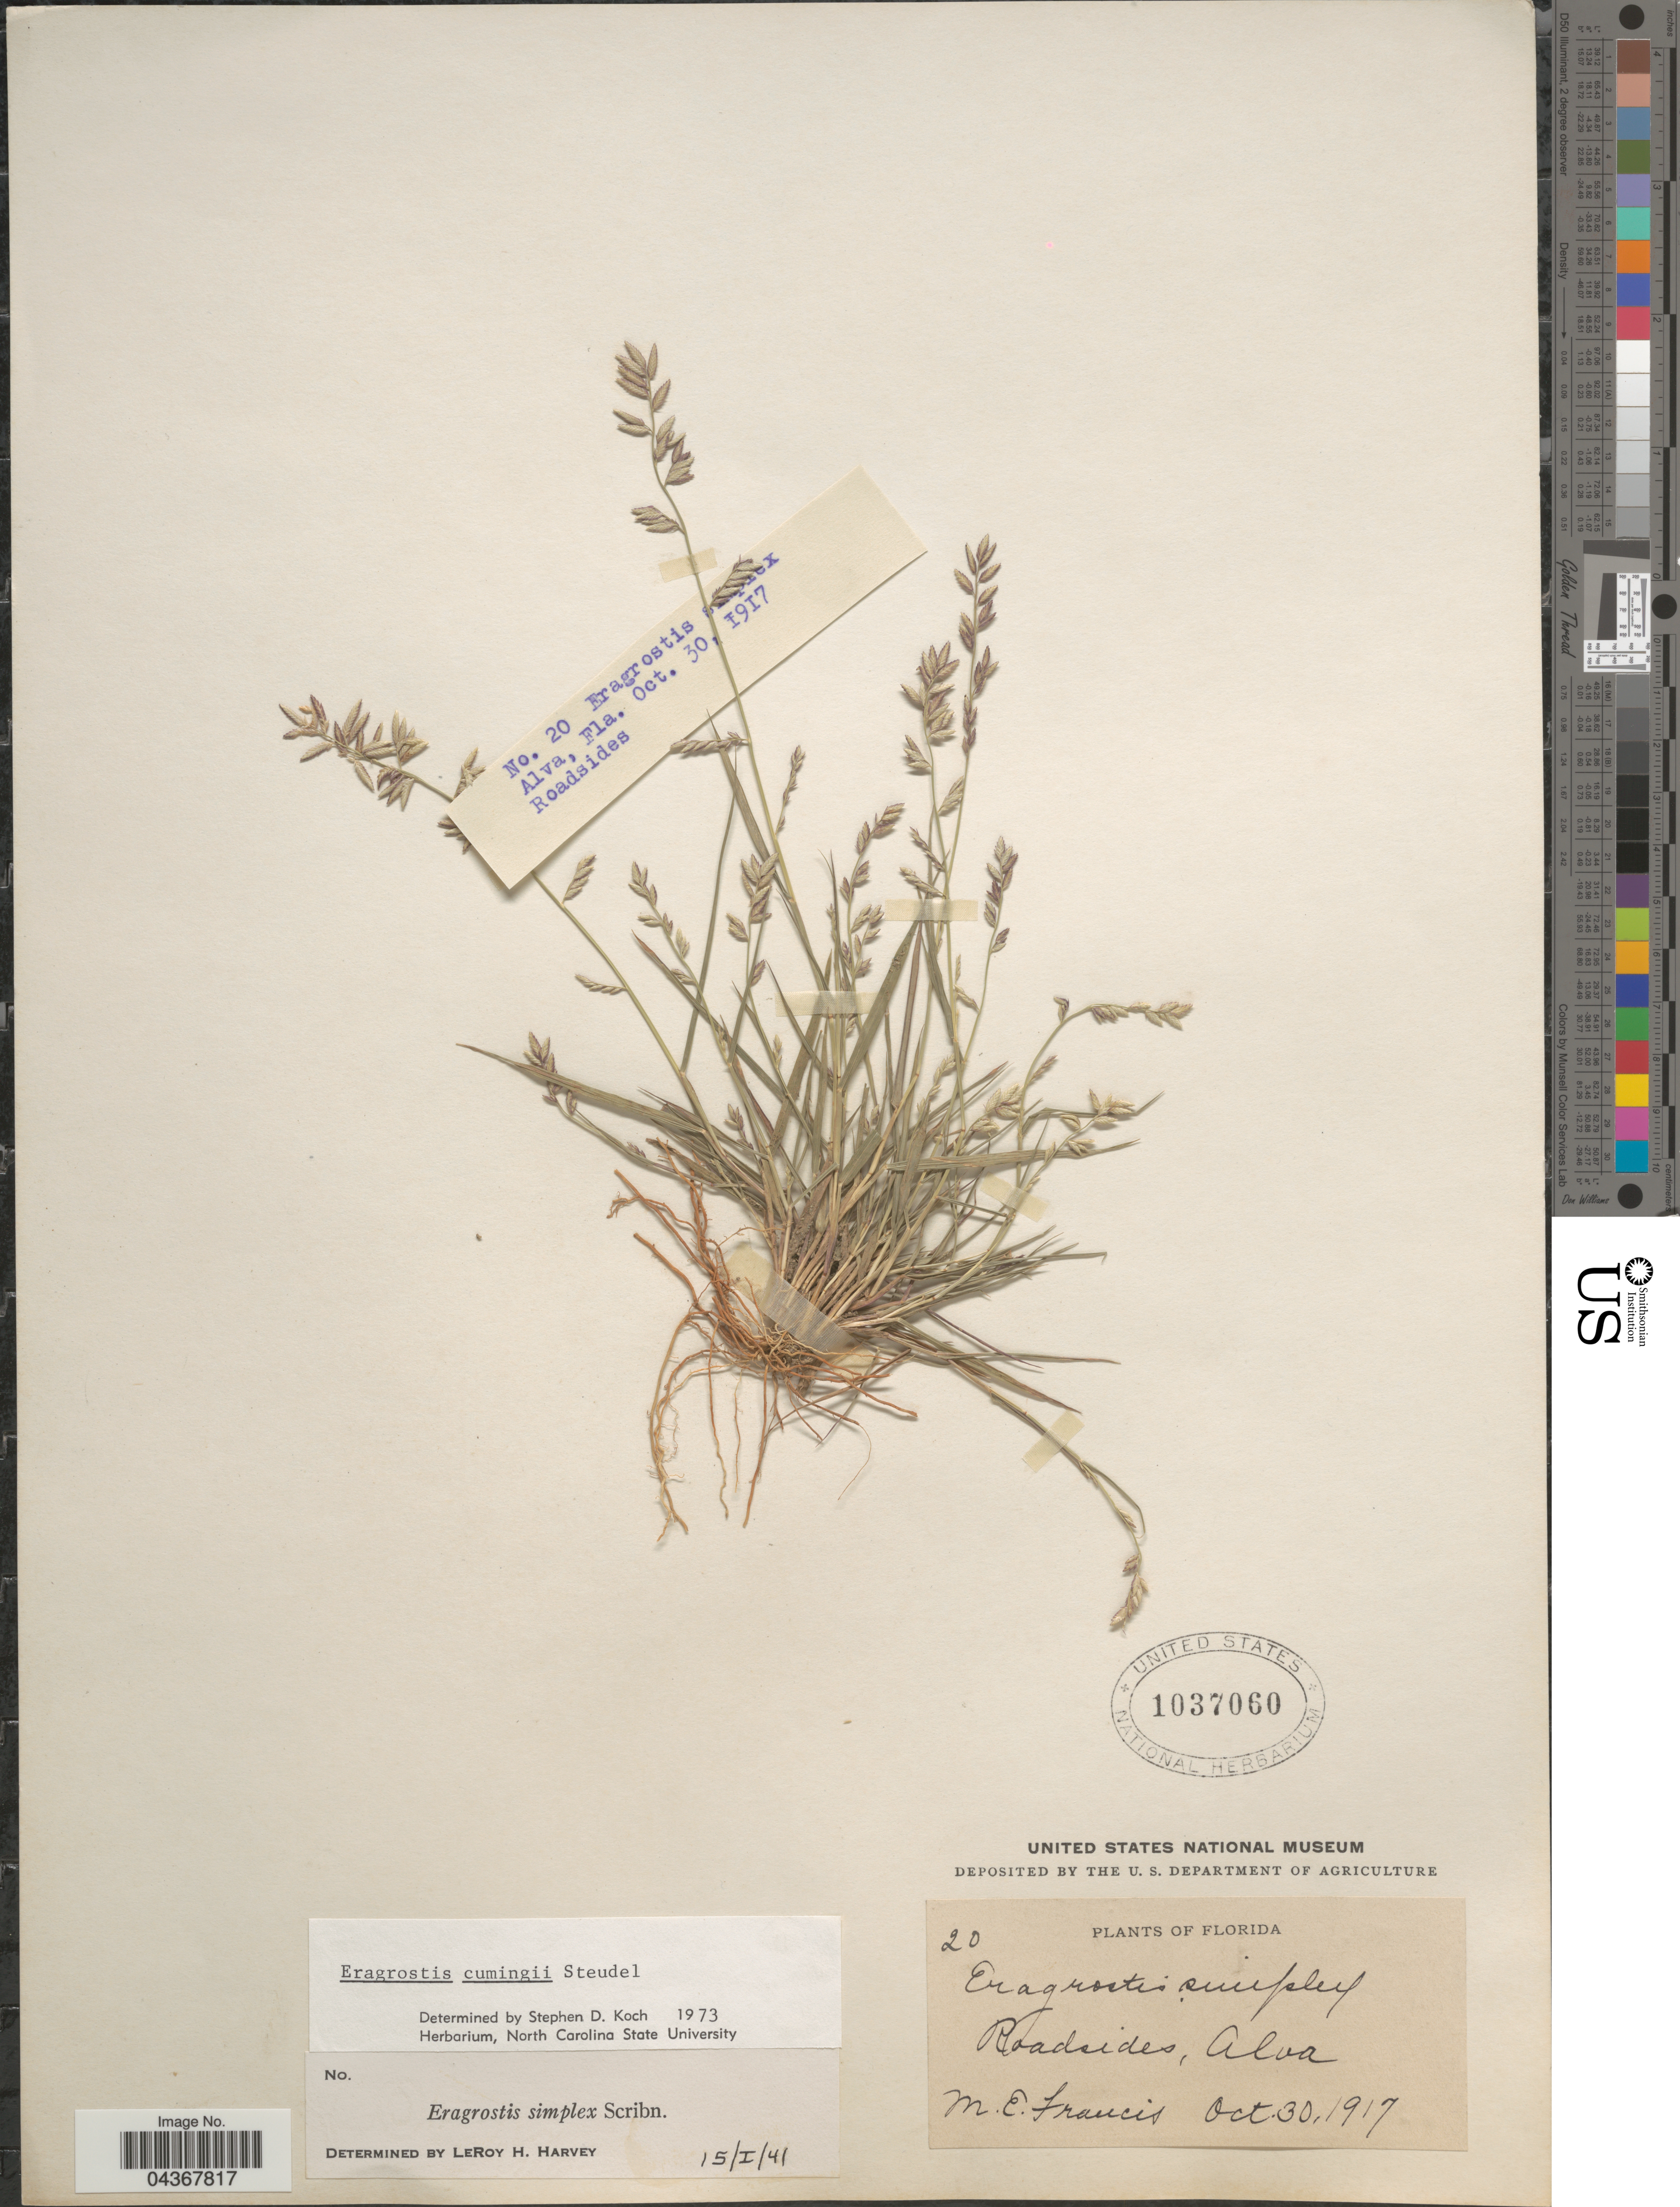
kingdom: Plantae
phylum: Tracheophyta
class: Liliopsida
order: Poales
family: Poaceae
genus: Eragrostis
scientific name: Eragrostis cumingii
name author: Steud.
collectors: M. E. Francis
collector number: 20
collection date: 1917-10-30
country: United States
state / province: Florida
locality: Roadsides, Alva.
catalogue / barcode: US 1037060